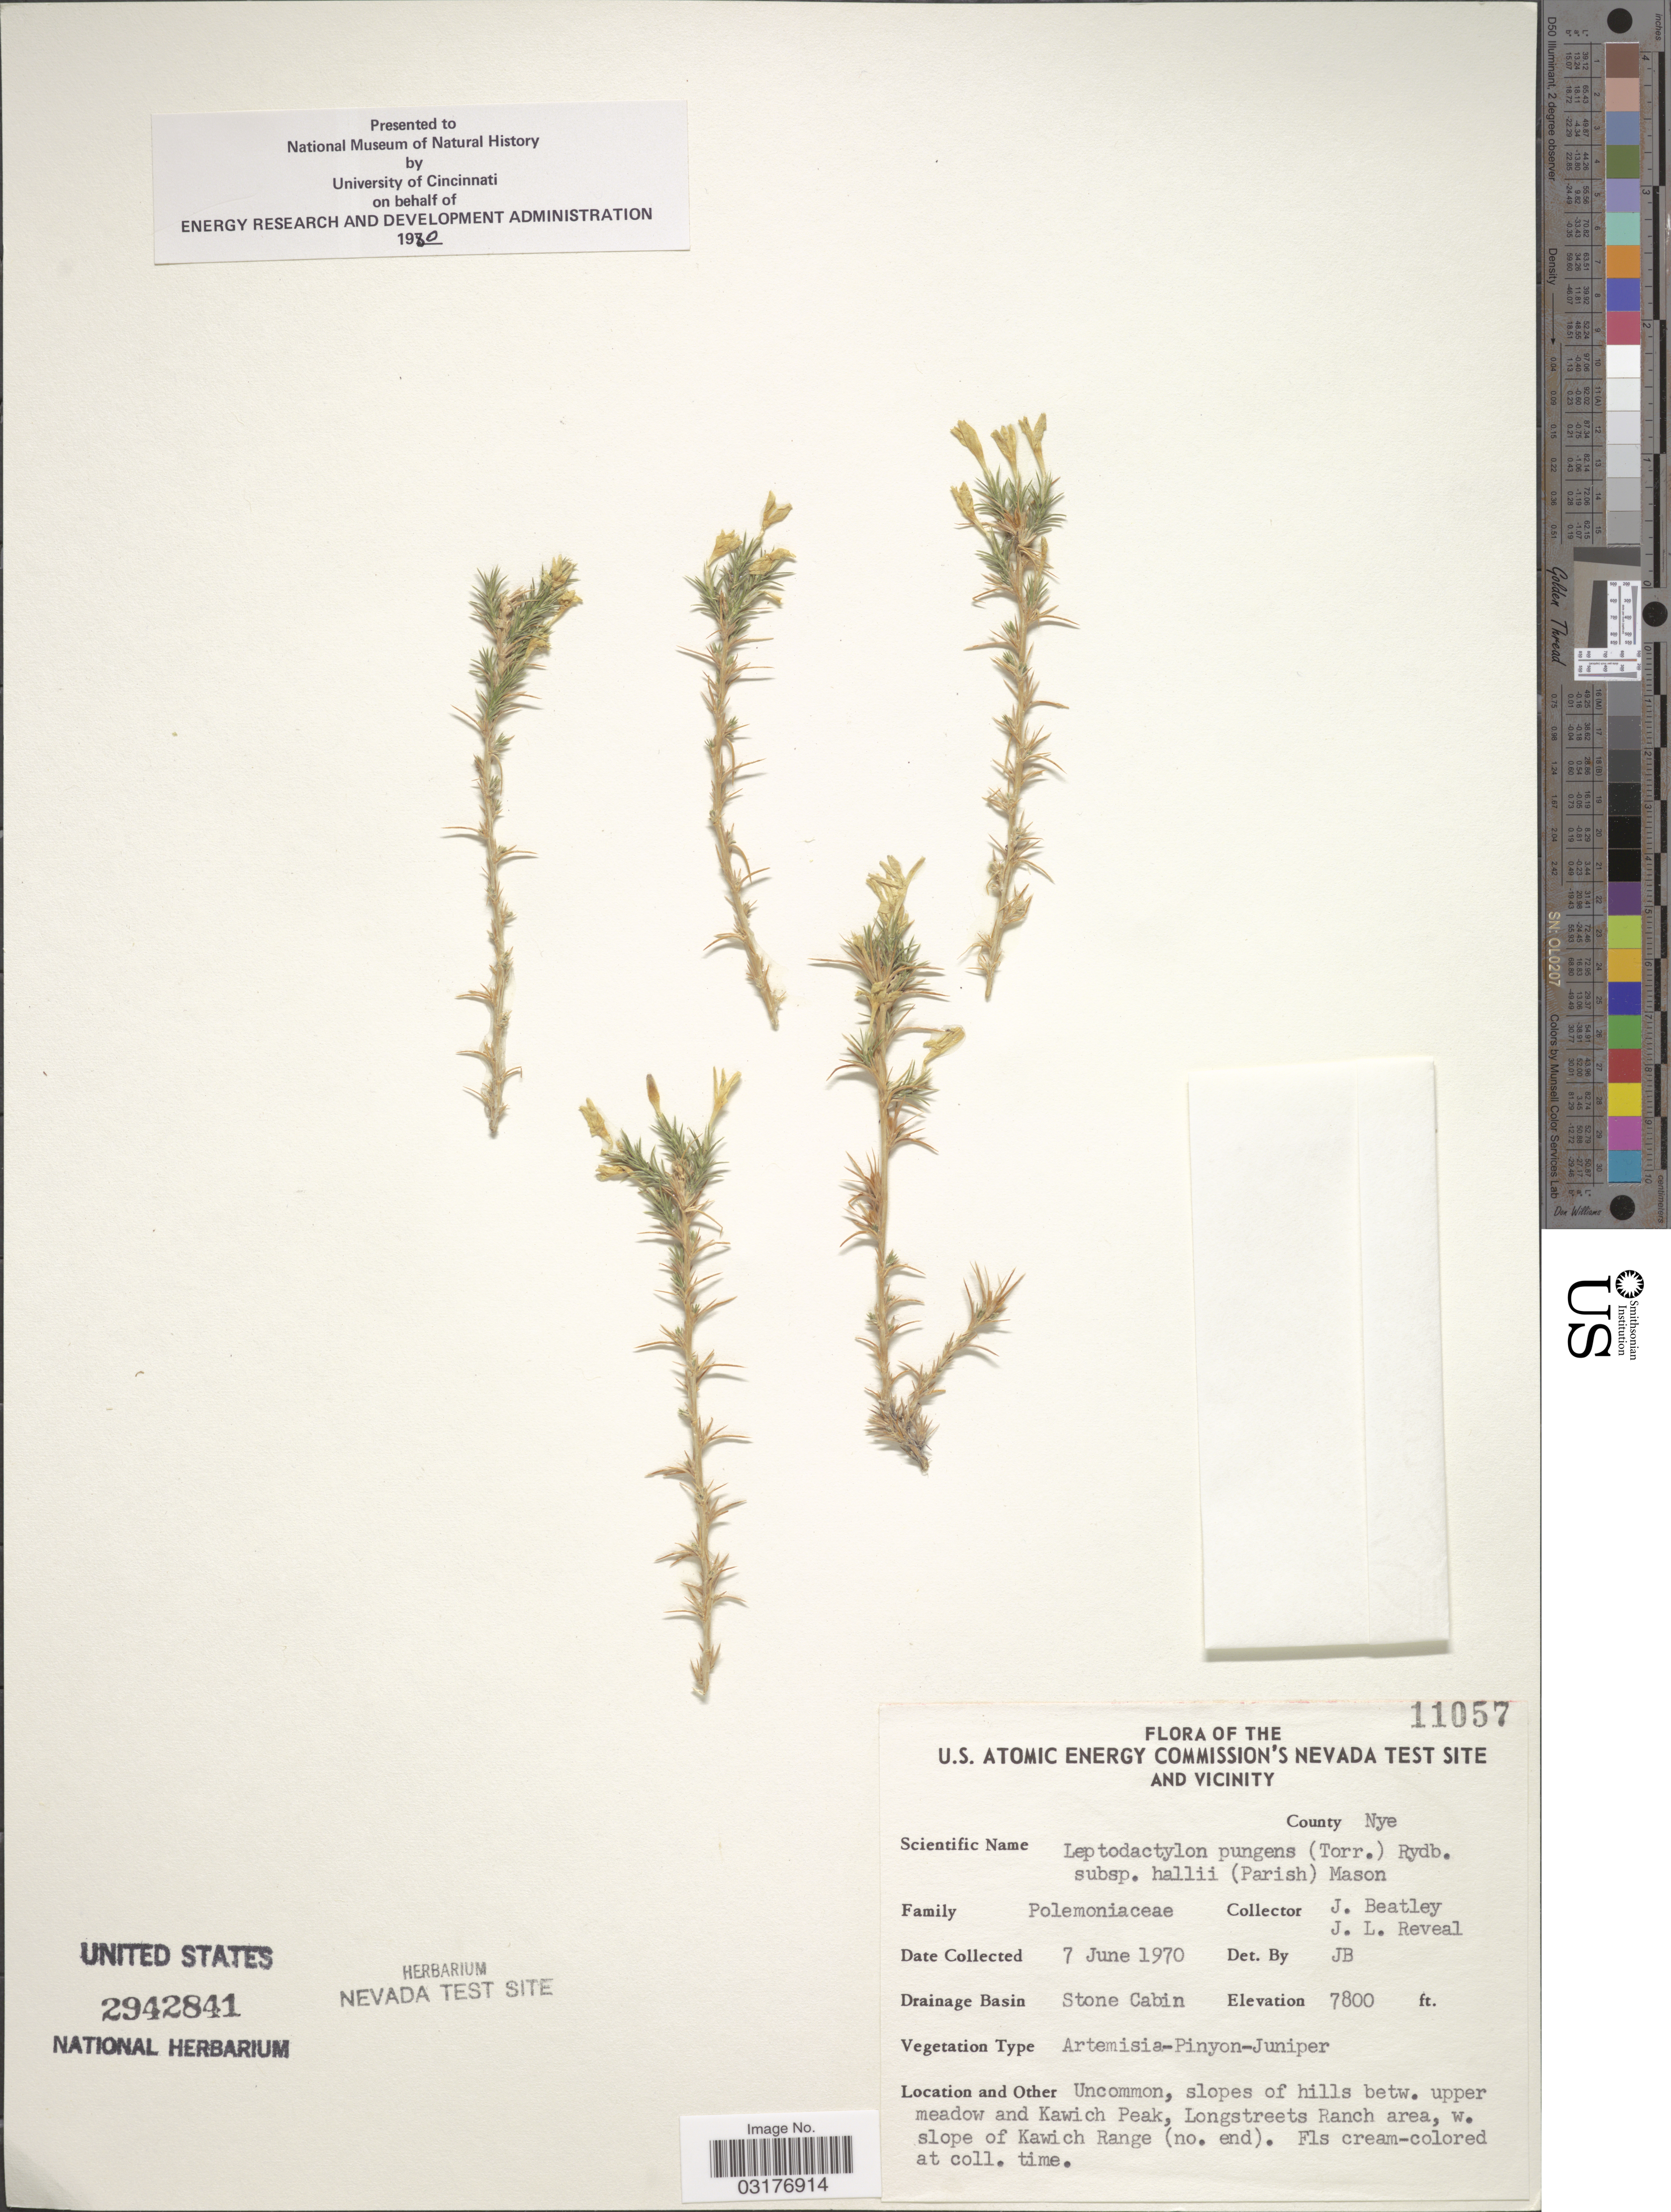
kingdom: Plantae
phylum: Tracheophyta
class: Magnoliopsida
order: Ericales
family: Polemoniaceae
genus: Linanthus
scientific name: Linanthus pungens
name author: (Torr.) J.M. Porter & L.A. Johnson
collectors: J. C. Beatley & J. L. Reveal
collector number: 11057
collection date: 1970-06-07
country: United States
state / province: Nevada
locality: The U.S. Atomic Energy Commission's Nevada Test Site and Vicinity. County Nye. Drainage Basin Stone Cabin. Slopes of hills betw. upper meadow and Kawich Peak, Longstreets Ranch area, w. slope of Kawich Range (no. end).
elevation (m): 2377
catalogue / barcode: US 2942841